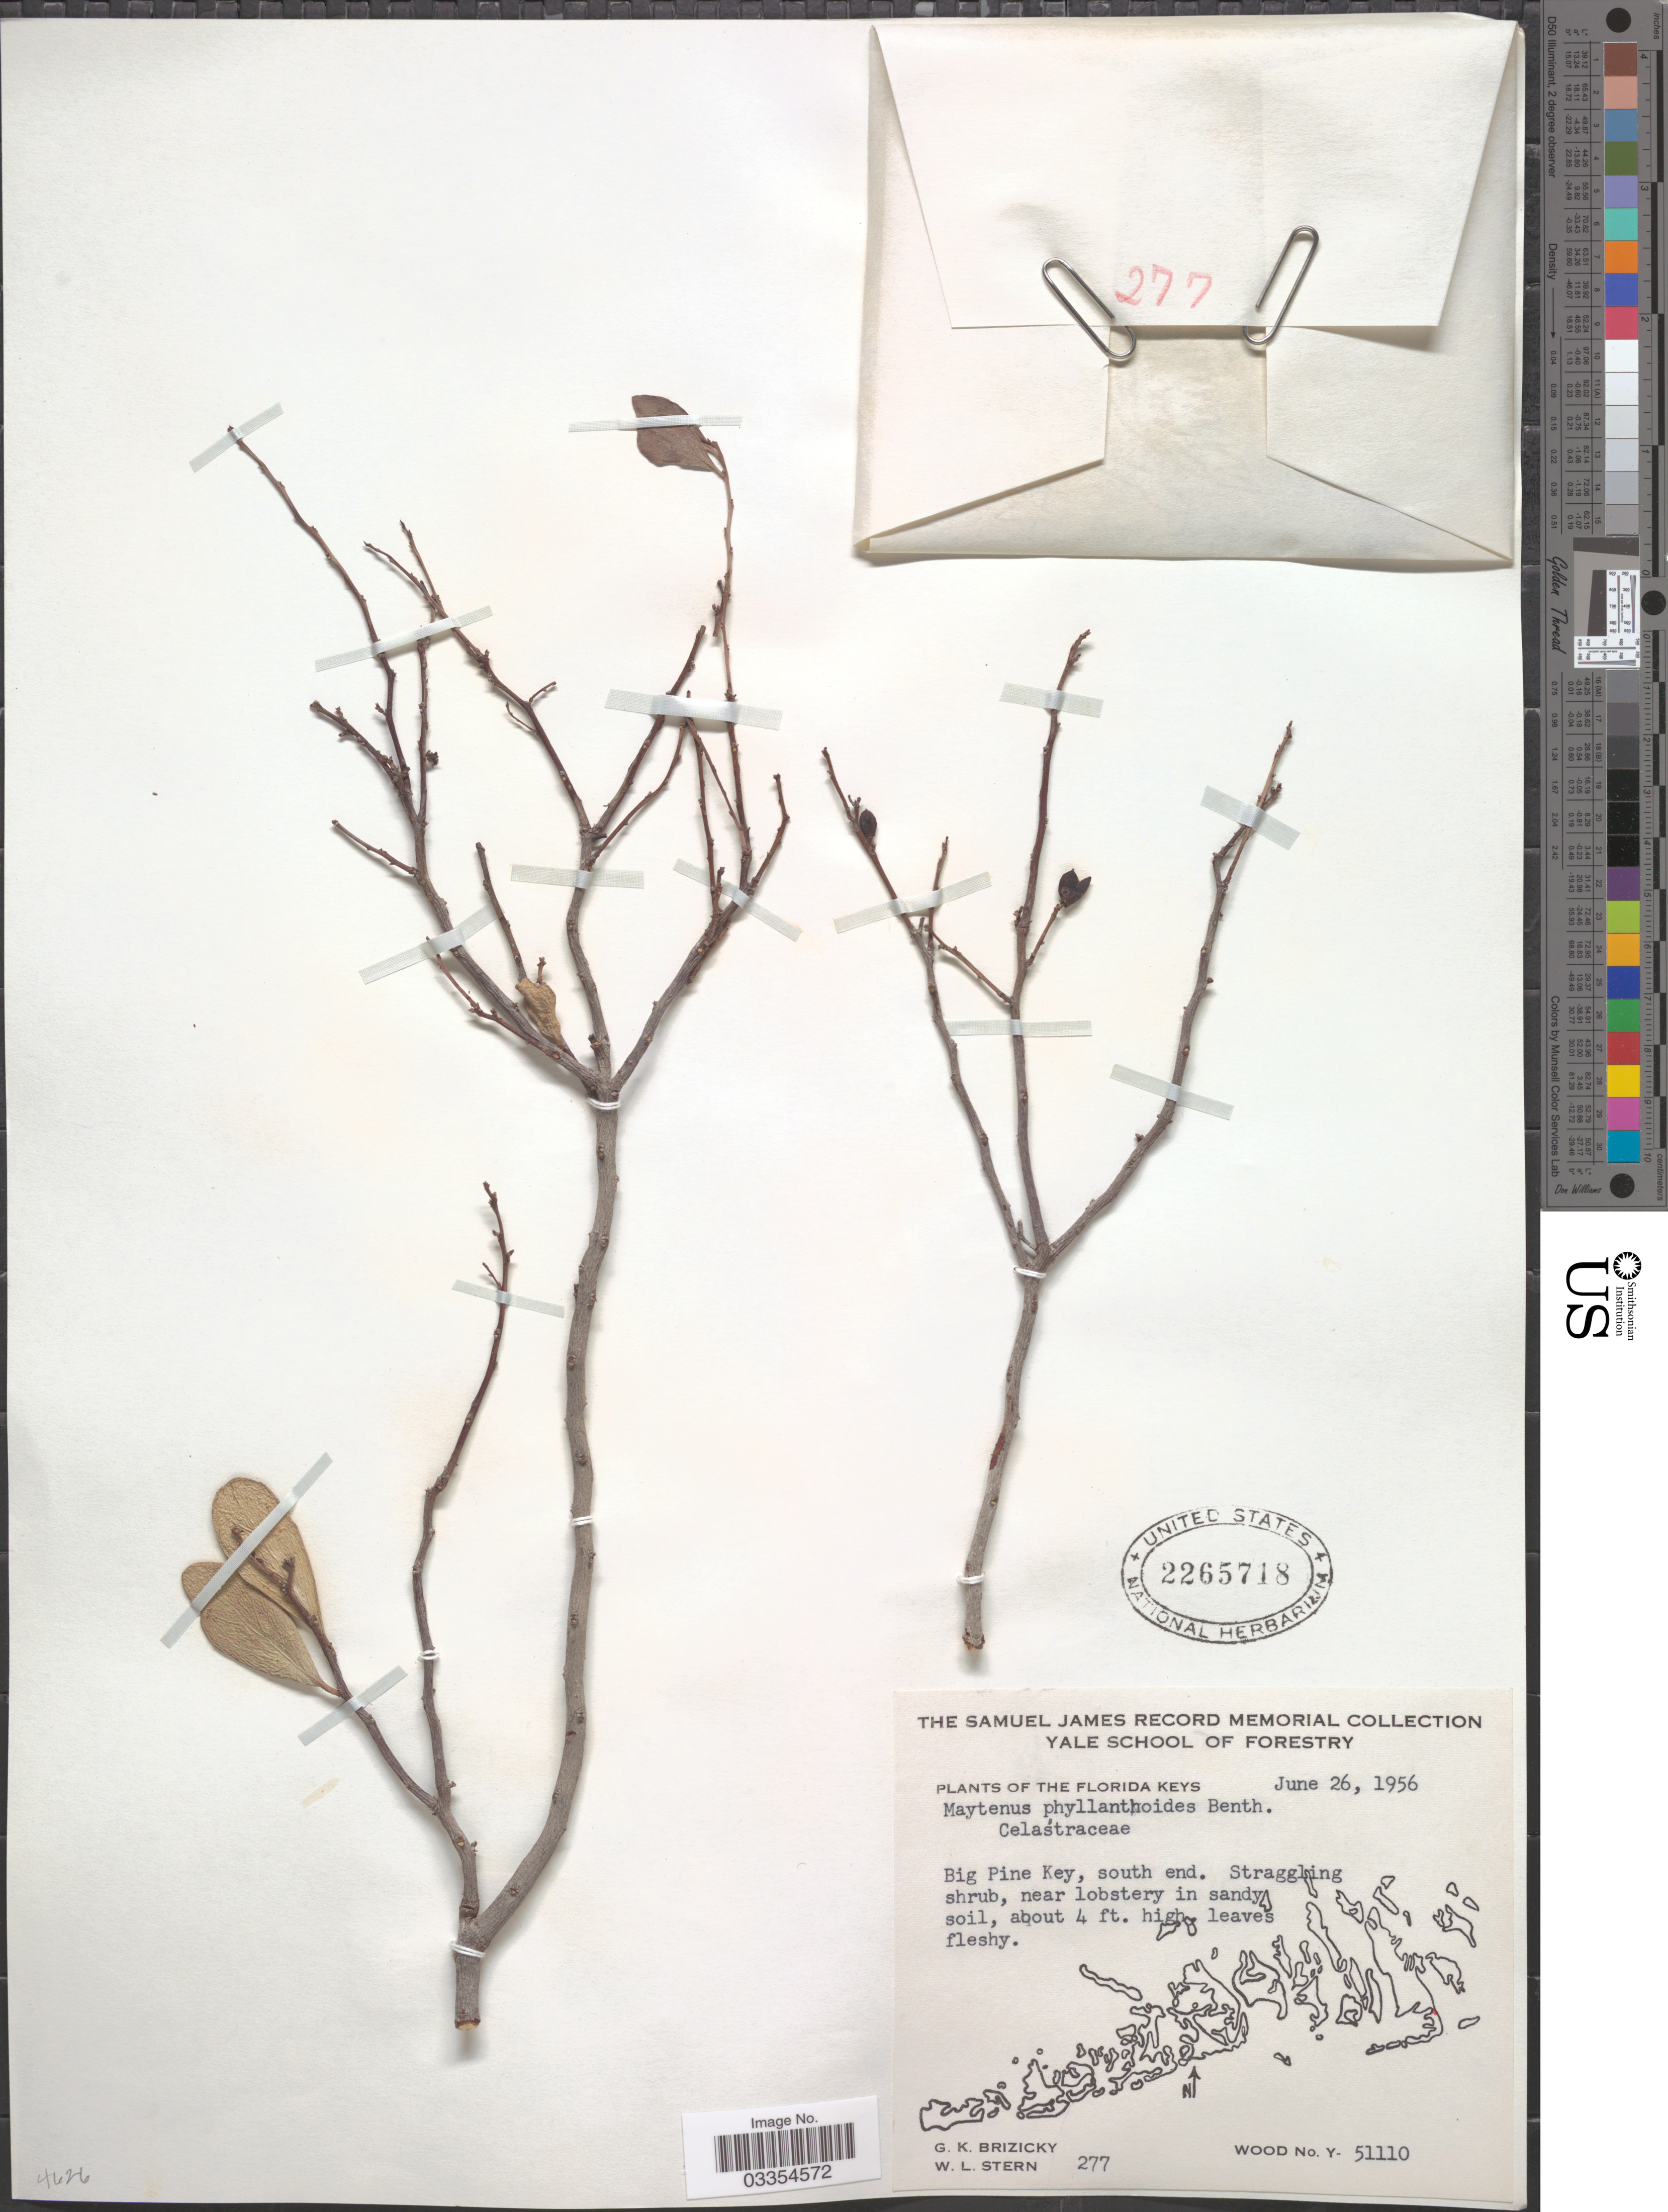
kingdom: Plantae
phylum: Tracheophyta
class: Magnoliopsida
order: Celastrales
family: Celastraceae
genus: Tricerma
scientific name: Tricerma phyllanthoides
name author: (Benth.) Lundell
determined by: Strong, Mark T., (BOT), Smithsonian Institution - National Museum of Natural History (UNITED STATES)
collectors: G. K. Brizicky & W. L. Stern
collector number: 277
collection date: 1956-06-26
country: United States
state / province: Florida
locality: Florida Keys, Big Pine Key, south end.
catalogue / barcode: US 2265718